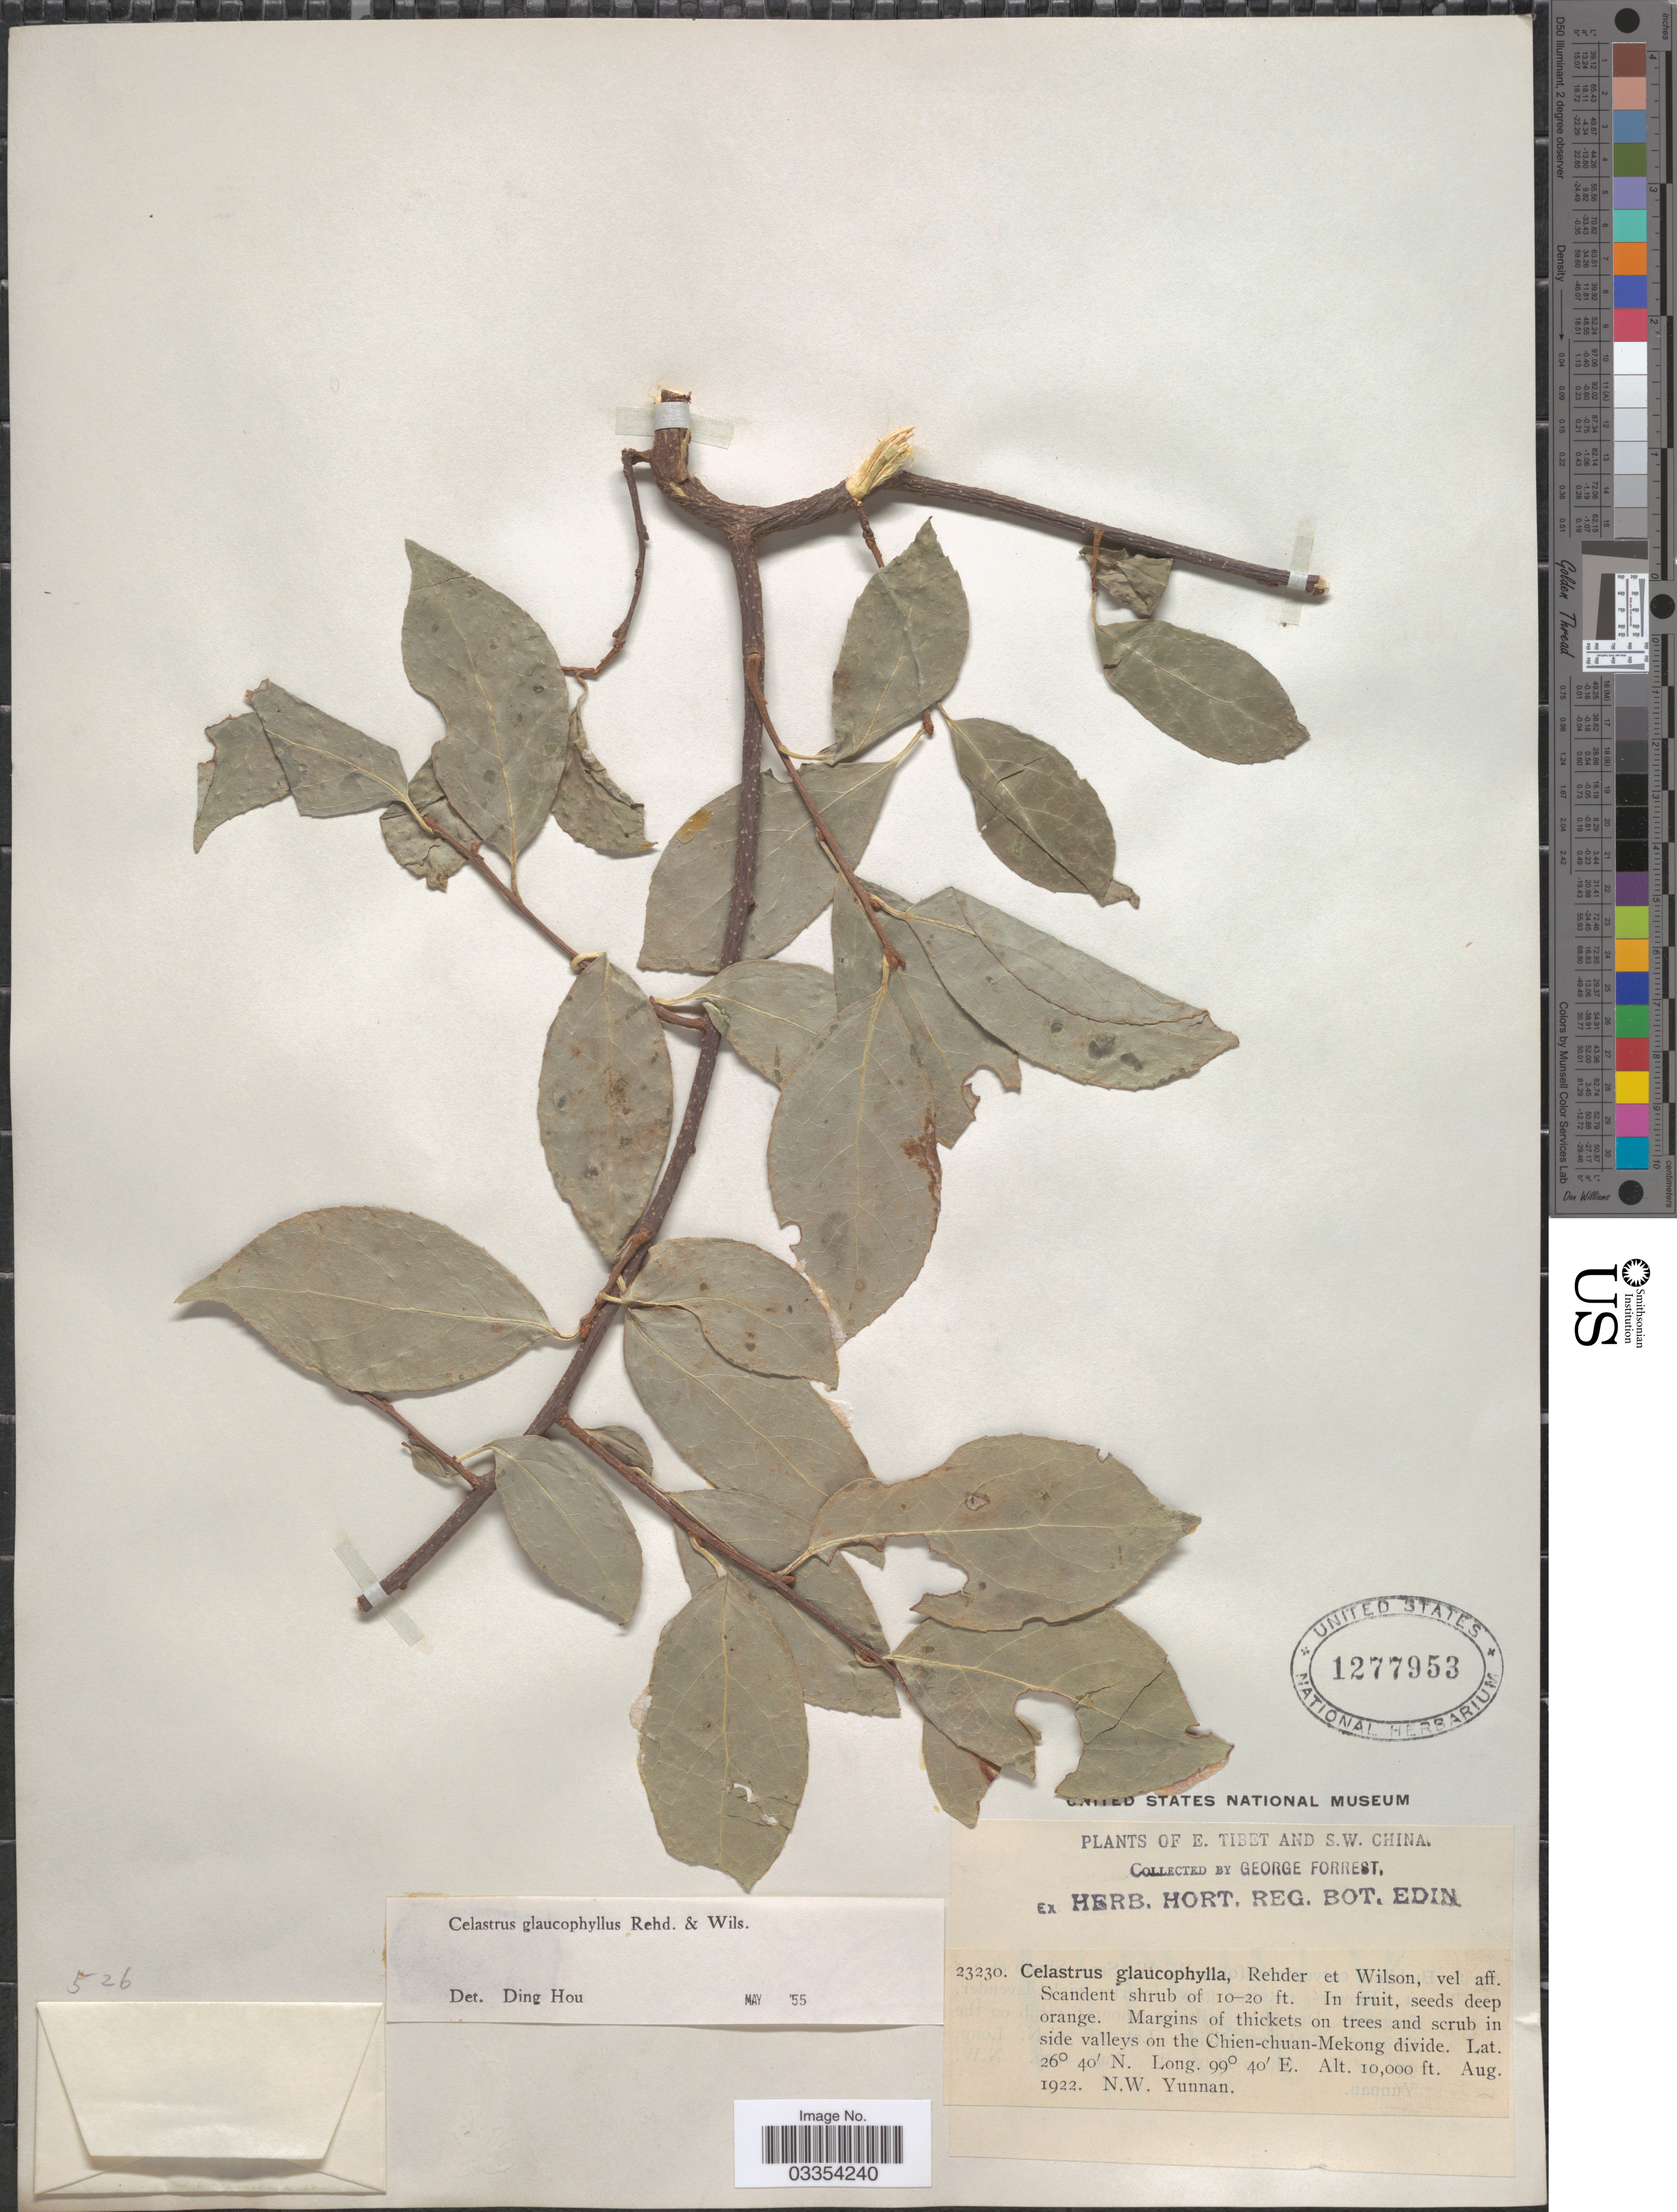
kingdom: Plantae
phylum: Tracheophyta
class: Magnoliopsida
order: Celastrales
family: Celastraceae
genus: Celastrus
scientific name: Celastrus glaucophyllus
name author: Rehder & E.H. Wilson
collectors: G. Forrest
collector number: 23230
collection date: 1922-08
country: China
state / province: Yunnan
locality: E. Tibet and S.W. China. Margins of thickets on trees and scrub in side valleys on the Chien-chuan-Mekong divide. N.W. Yunnan.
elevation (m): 3048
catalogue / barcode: US 1277953